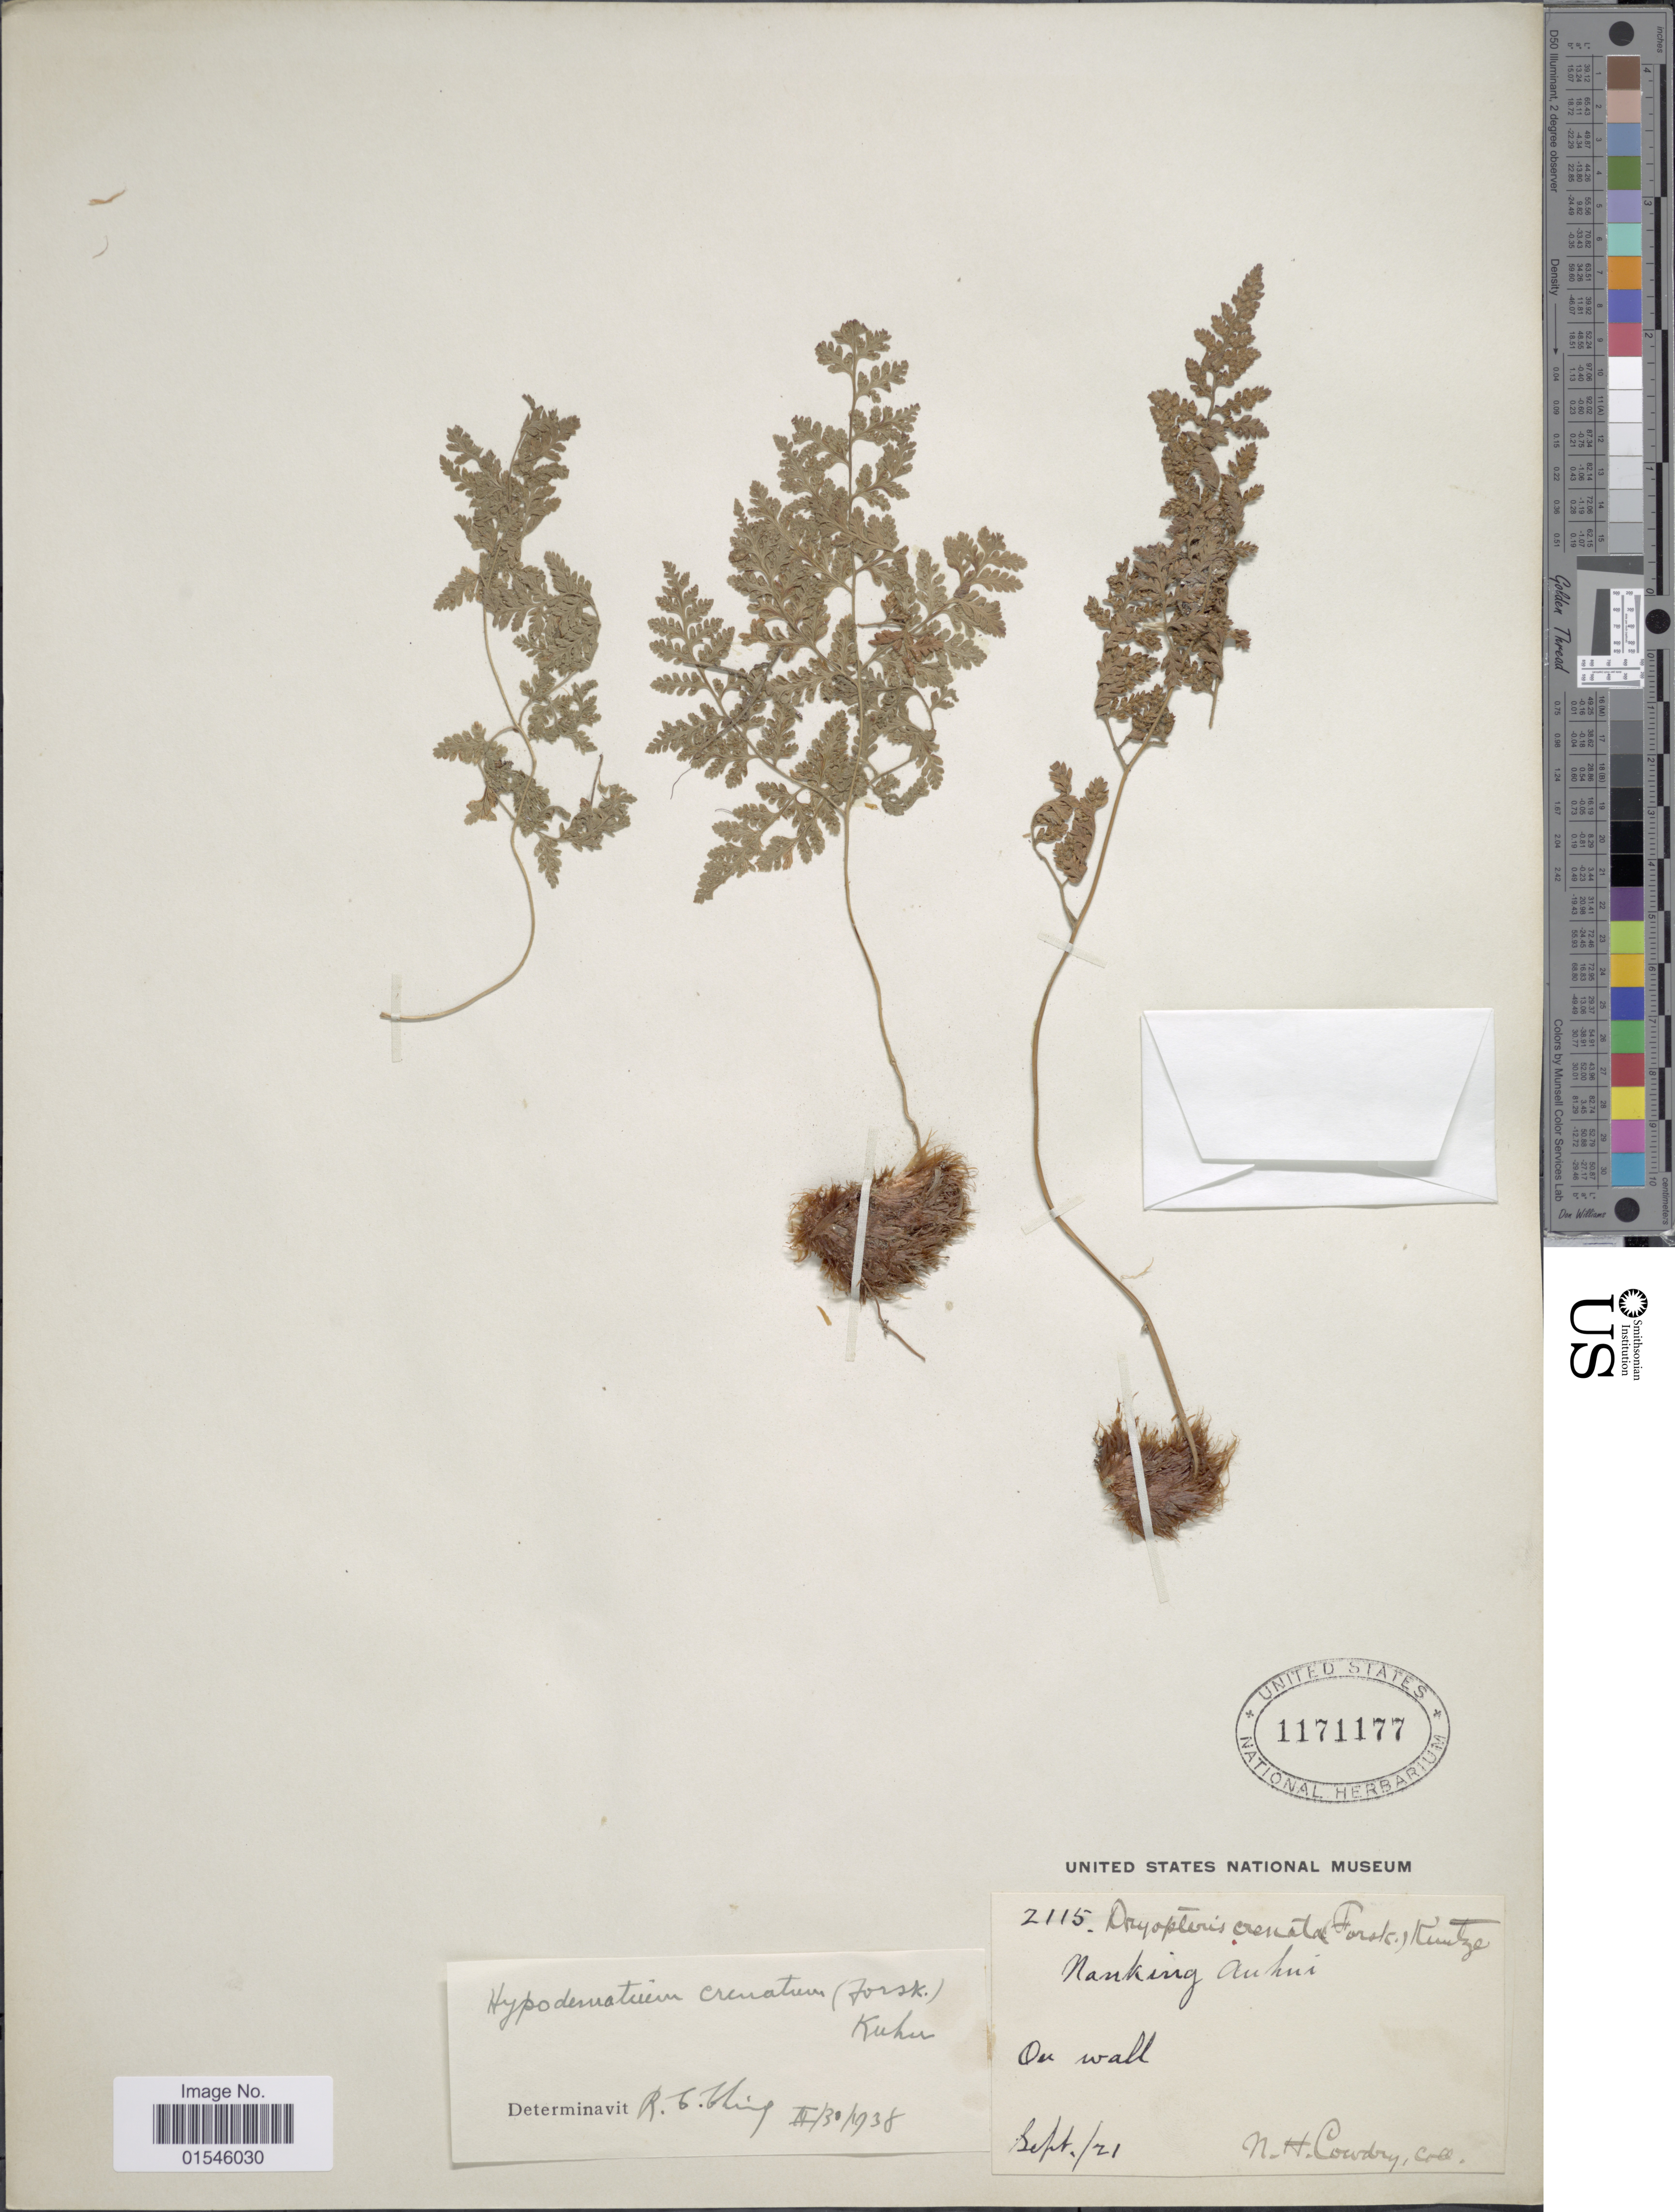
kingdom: Plantae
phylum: Tracheophyta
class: Polypodiopsida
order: Polypodiales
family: Hypodematiaceae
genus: Hypodematium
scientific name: Hypodematium crenatum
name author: (Forssk.) Kuhn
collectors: N. H. Cowdry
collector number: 2115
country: China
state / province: Anhui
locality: Nanking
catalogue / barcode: US 1171177